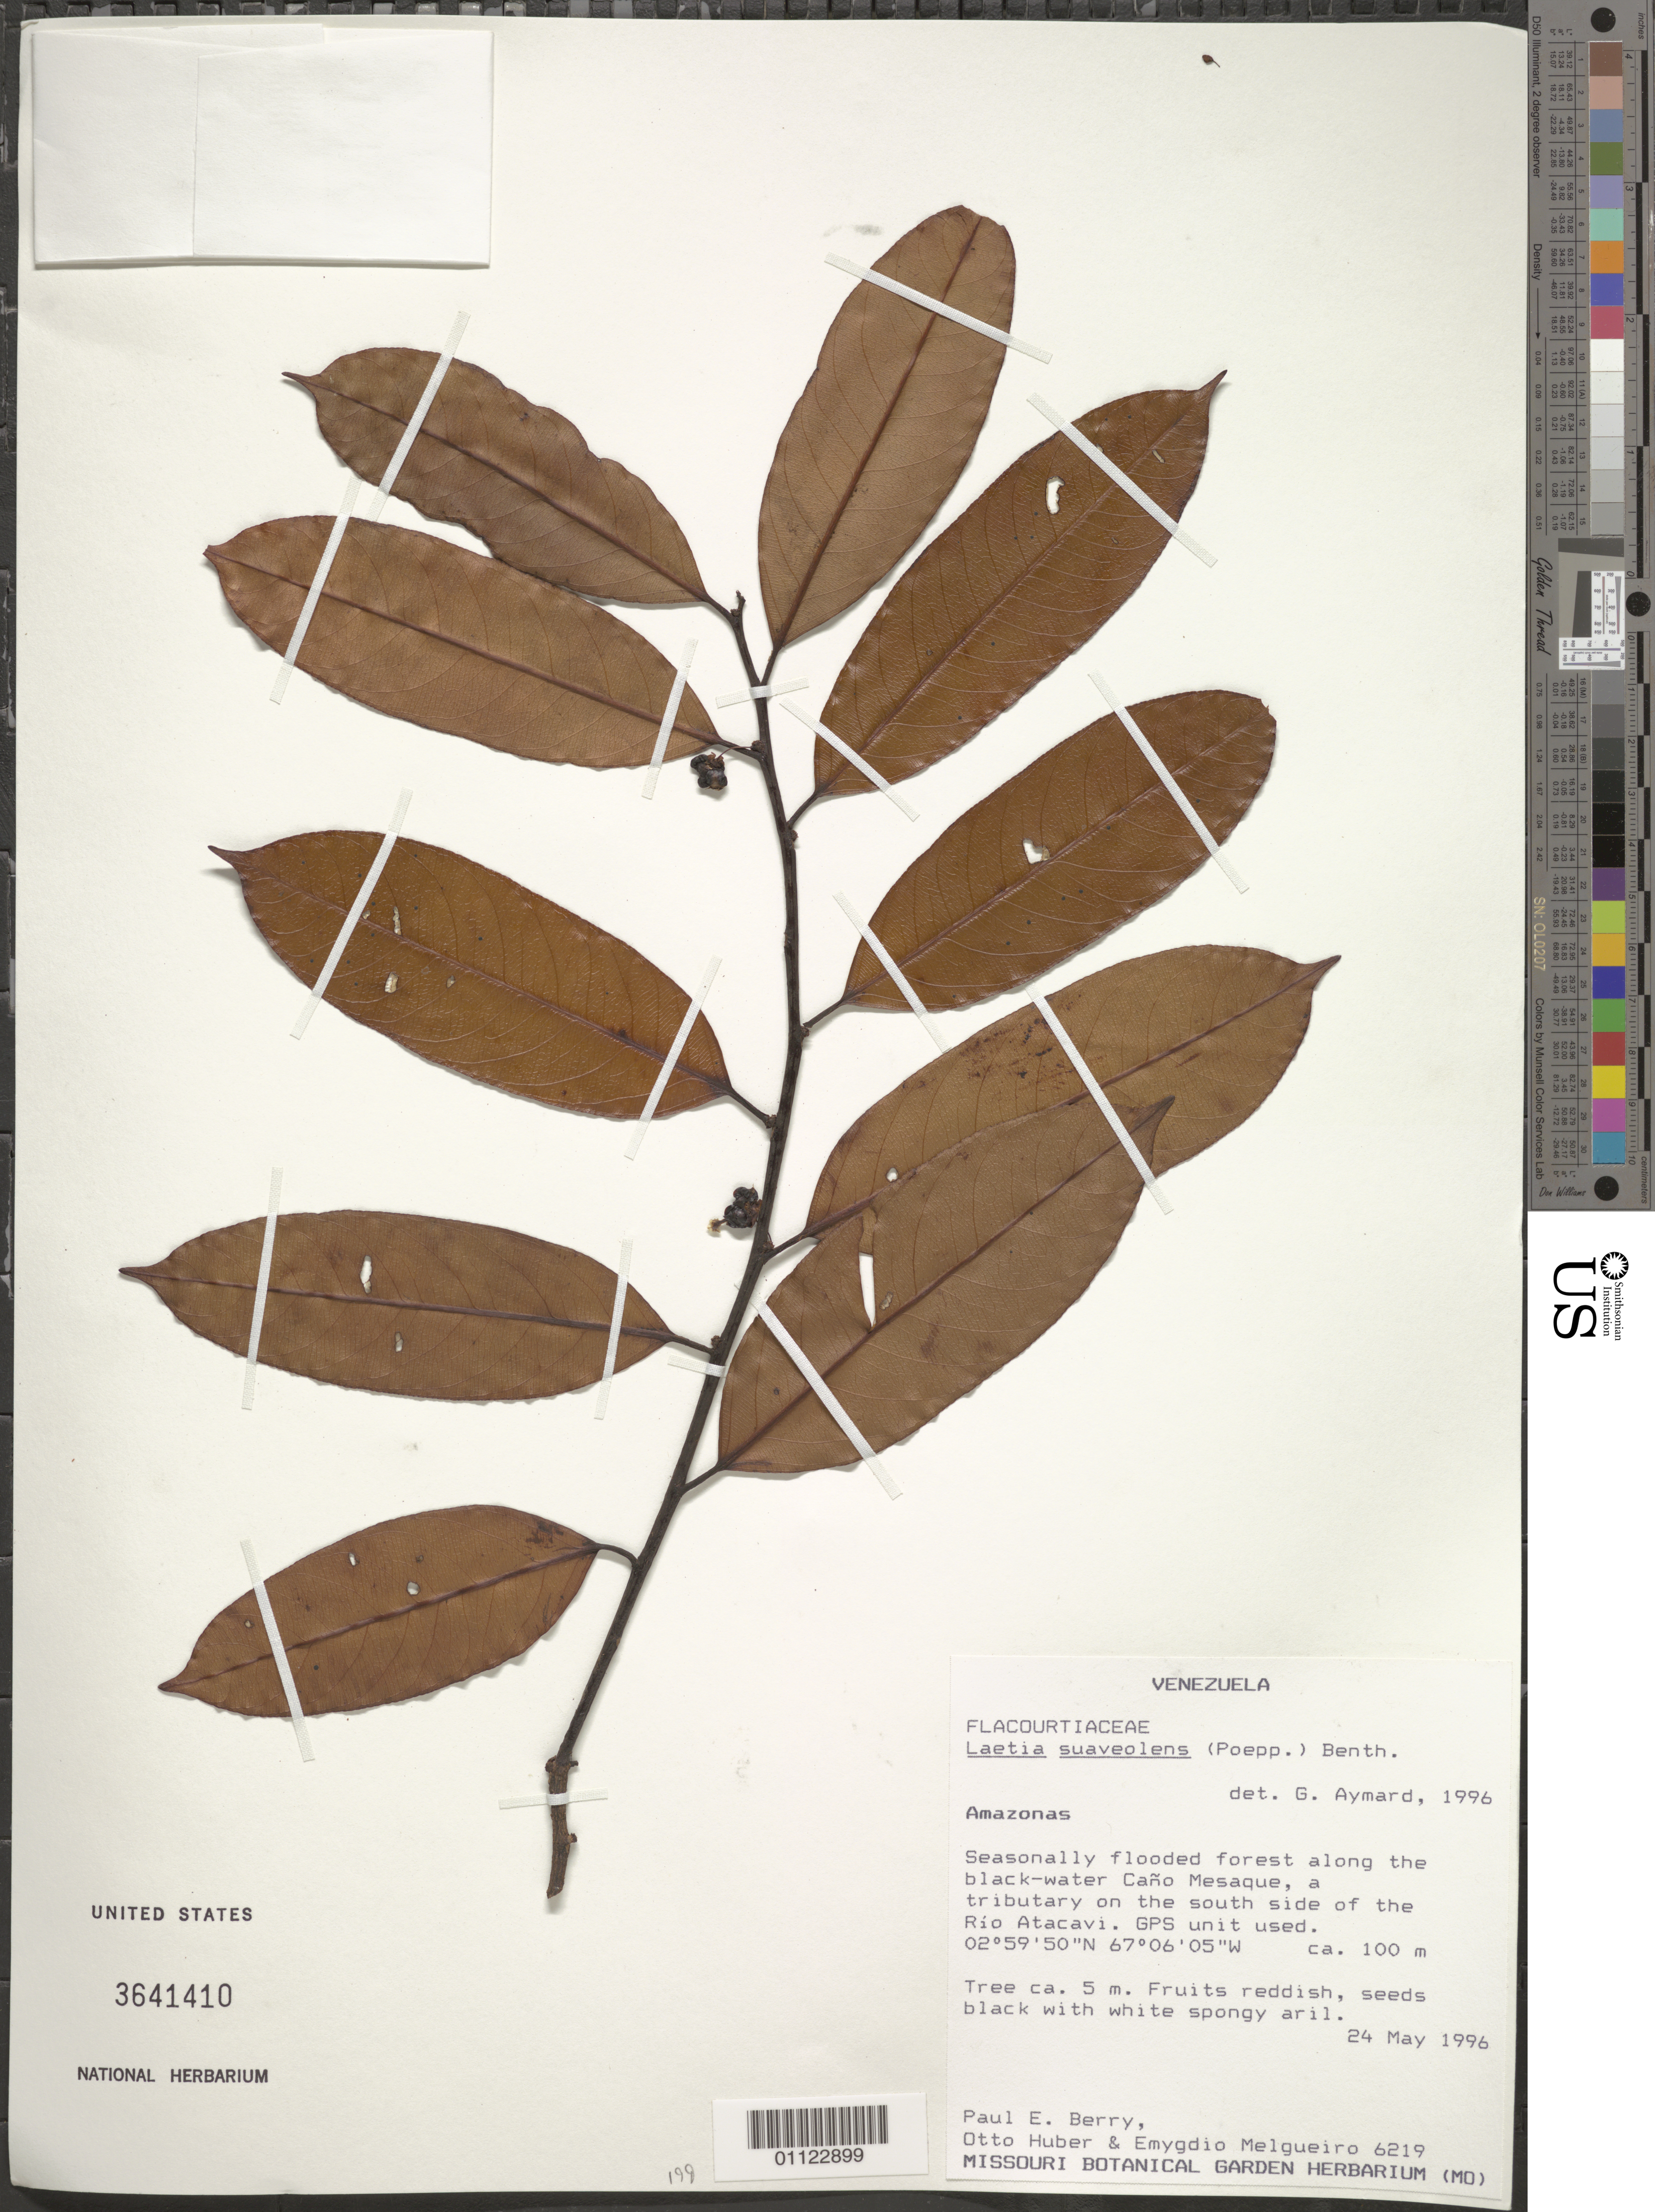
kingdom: Plantae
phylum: Tracheophyta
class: Magnoliopsida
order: Malpighiales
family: Salicaceae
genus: Laetia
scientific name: Laetia suaveolens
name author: (Poepp.) Benth.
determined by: Aymard C., G. A., (PORT), Univ. Nac. Exp. de los Llanos Ezequiel Zamora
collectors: P. E. Berry, O. Huber & E. Melgueiro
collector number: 6219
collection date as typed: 24-May-96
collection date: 1996-05-24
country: Venezuela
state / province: Amazonas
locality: Caño Mesaque, a black-water tributary on the south side of the Río Atacavi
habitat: Seasonally flooded forest along the black-water cano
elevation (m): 100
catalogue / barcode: US 3641410